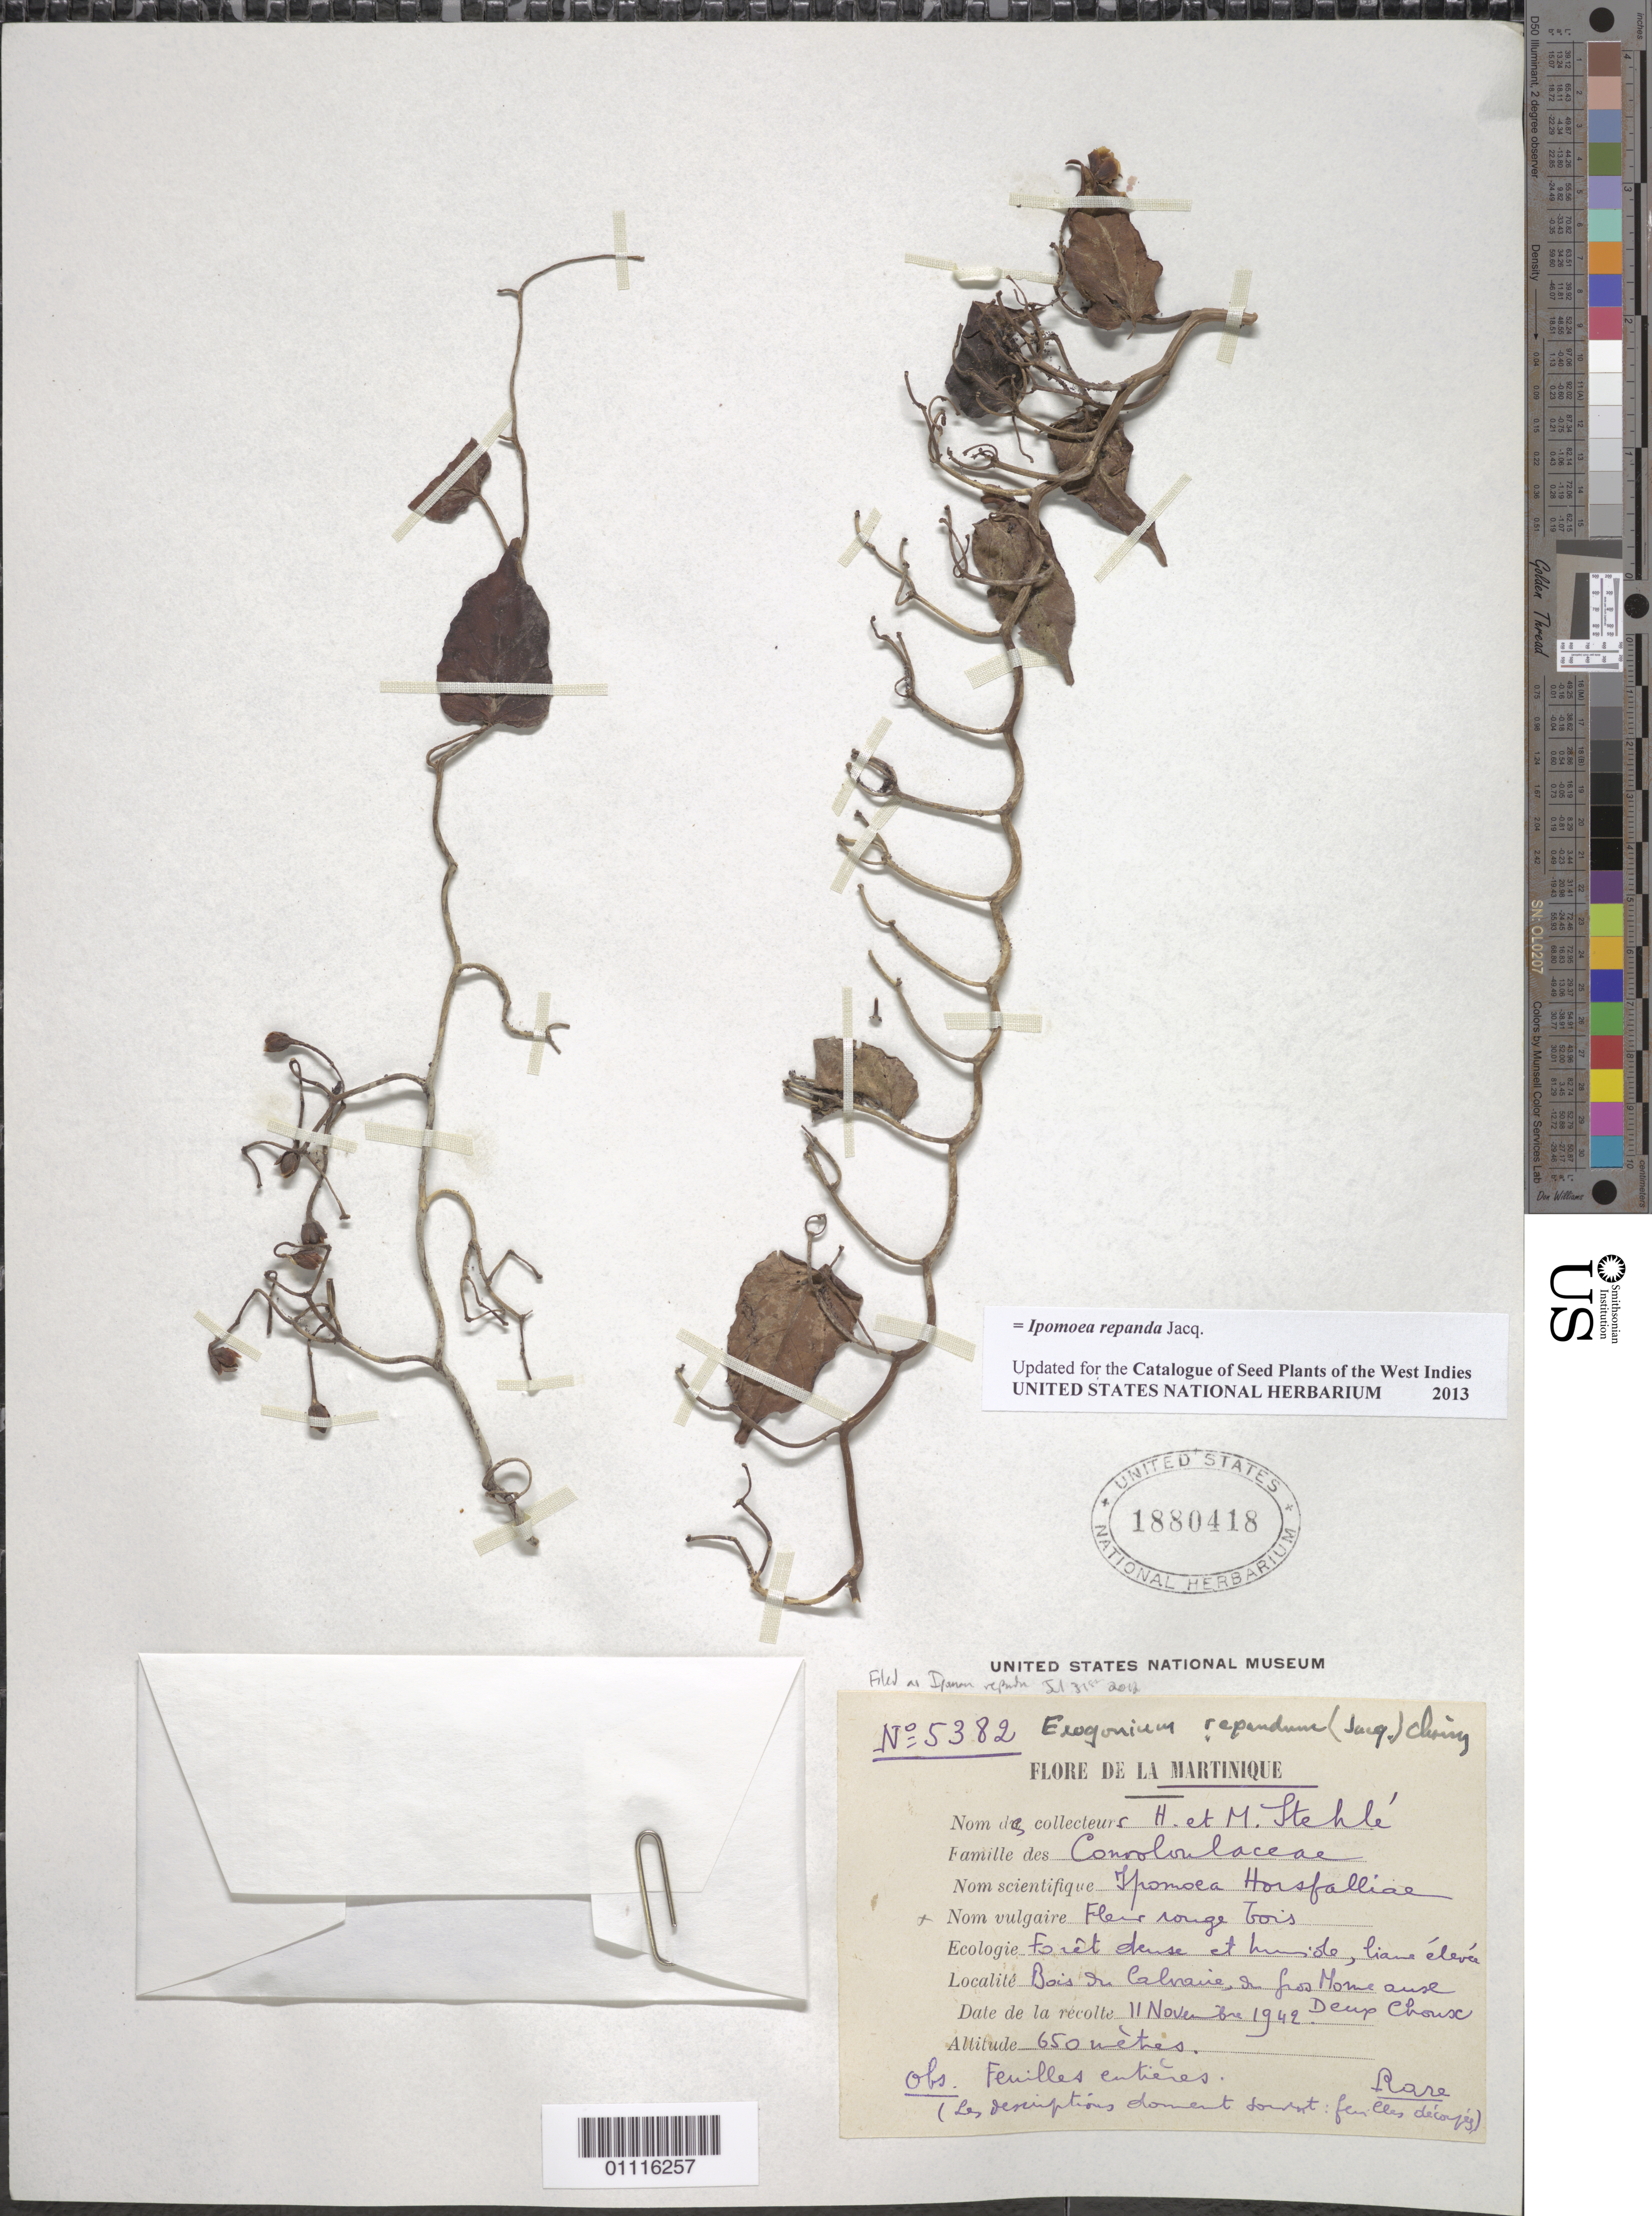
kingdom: Plantae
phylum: Tracheophyta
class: Magnoliopsida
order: Solanales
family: Convolvulaceae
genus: Ipomoea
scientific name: Ipomoea repanda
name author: Jacq.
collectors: H. Stehlé & M. Stehlé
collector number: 5382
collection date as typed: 11 Nov 1942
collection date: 1942-11-11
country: Martinique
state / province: La Trinité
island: Martinique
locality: Bois du Calvaire du Gros Morne anse Deux Choux. Foret dense et humide.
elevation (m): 650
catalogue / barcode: US 1880418